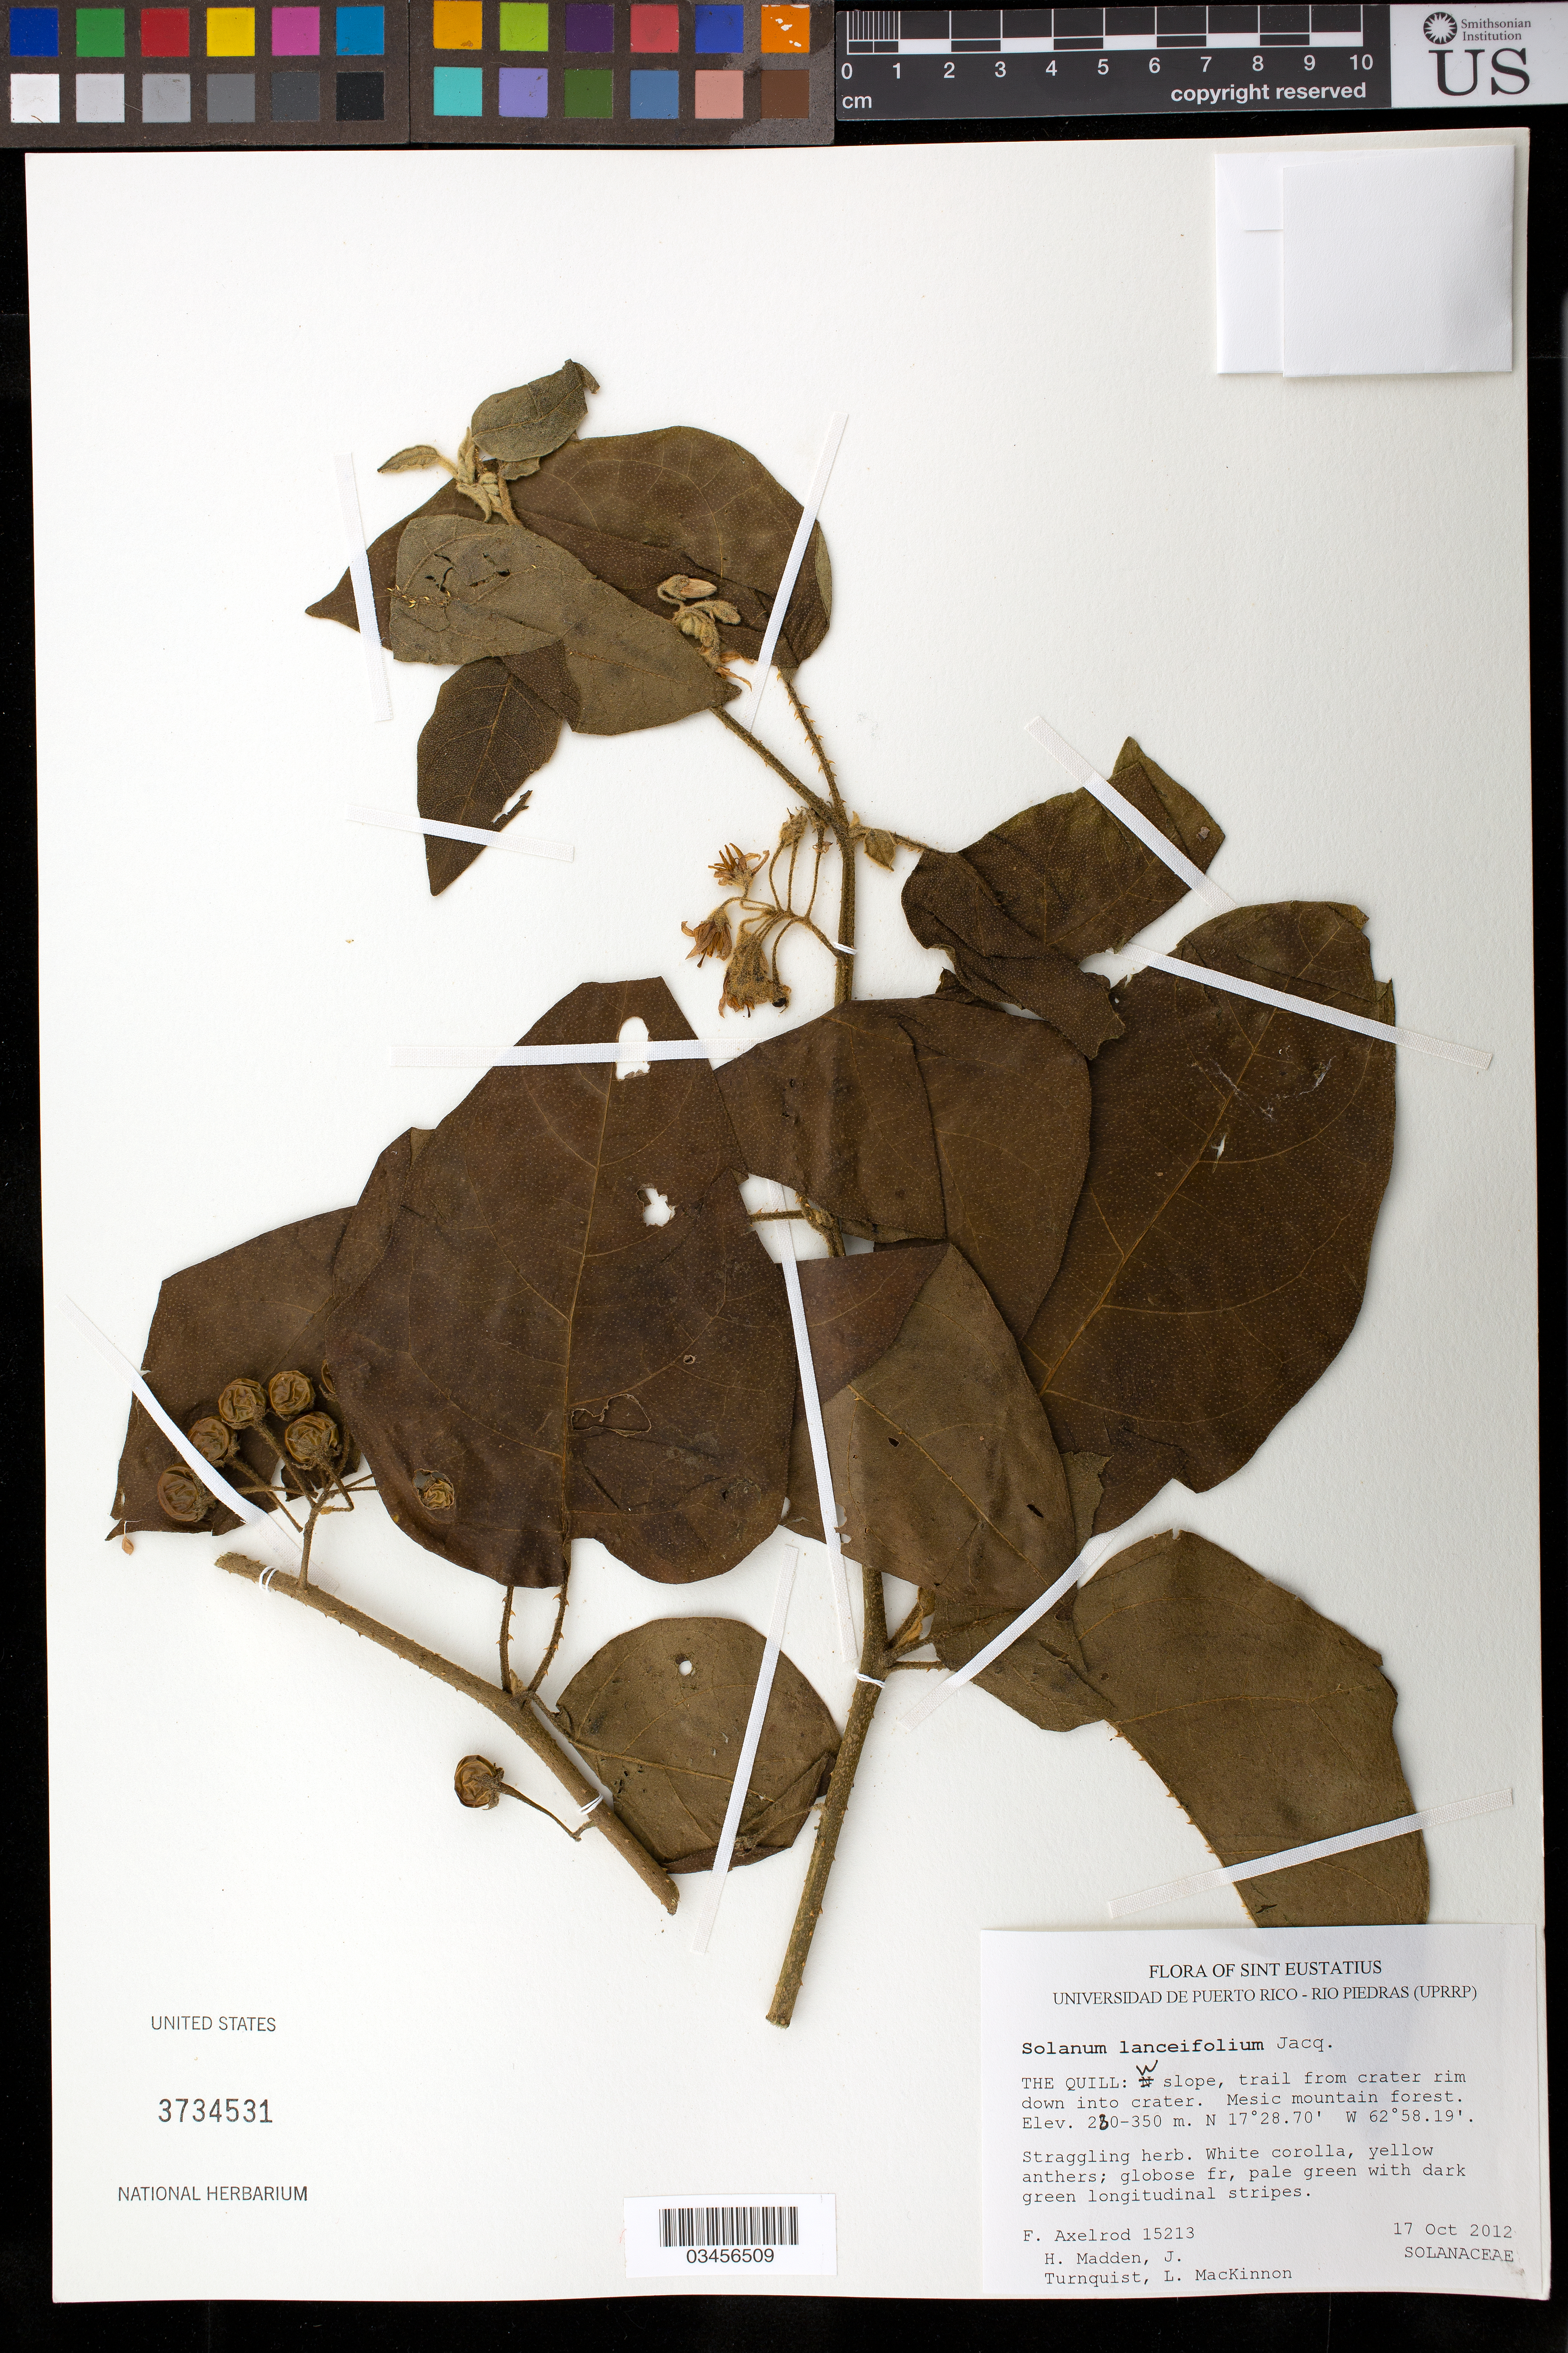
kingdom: Plantae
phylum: Tracheophyta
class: Magnoliopsida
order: Solanales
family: Solanaceae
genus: Solanum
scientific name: Solanum lanceifolium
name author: Jacq.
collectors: F. S. Axelrod, H. Madden, J. Turnquist & L. MacKinnon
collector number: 15213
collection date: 2012-10-17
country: Netherlands Antilles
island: Sint Eustatius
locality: The Quill: W slope, trail from crater rim down into crater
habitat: Mesic mountain forest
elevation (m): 280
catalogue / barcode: US 3734531